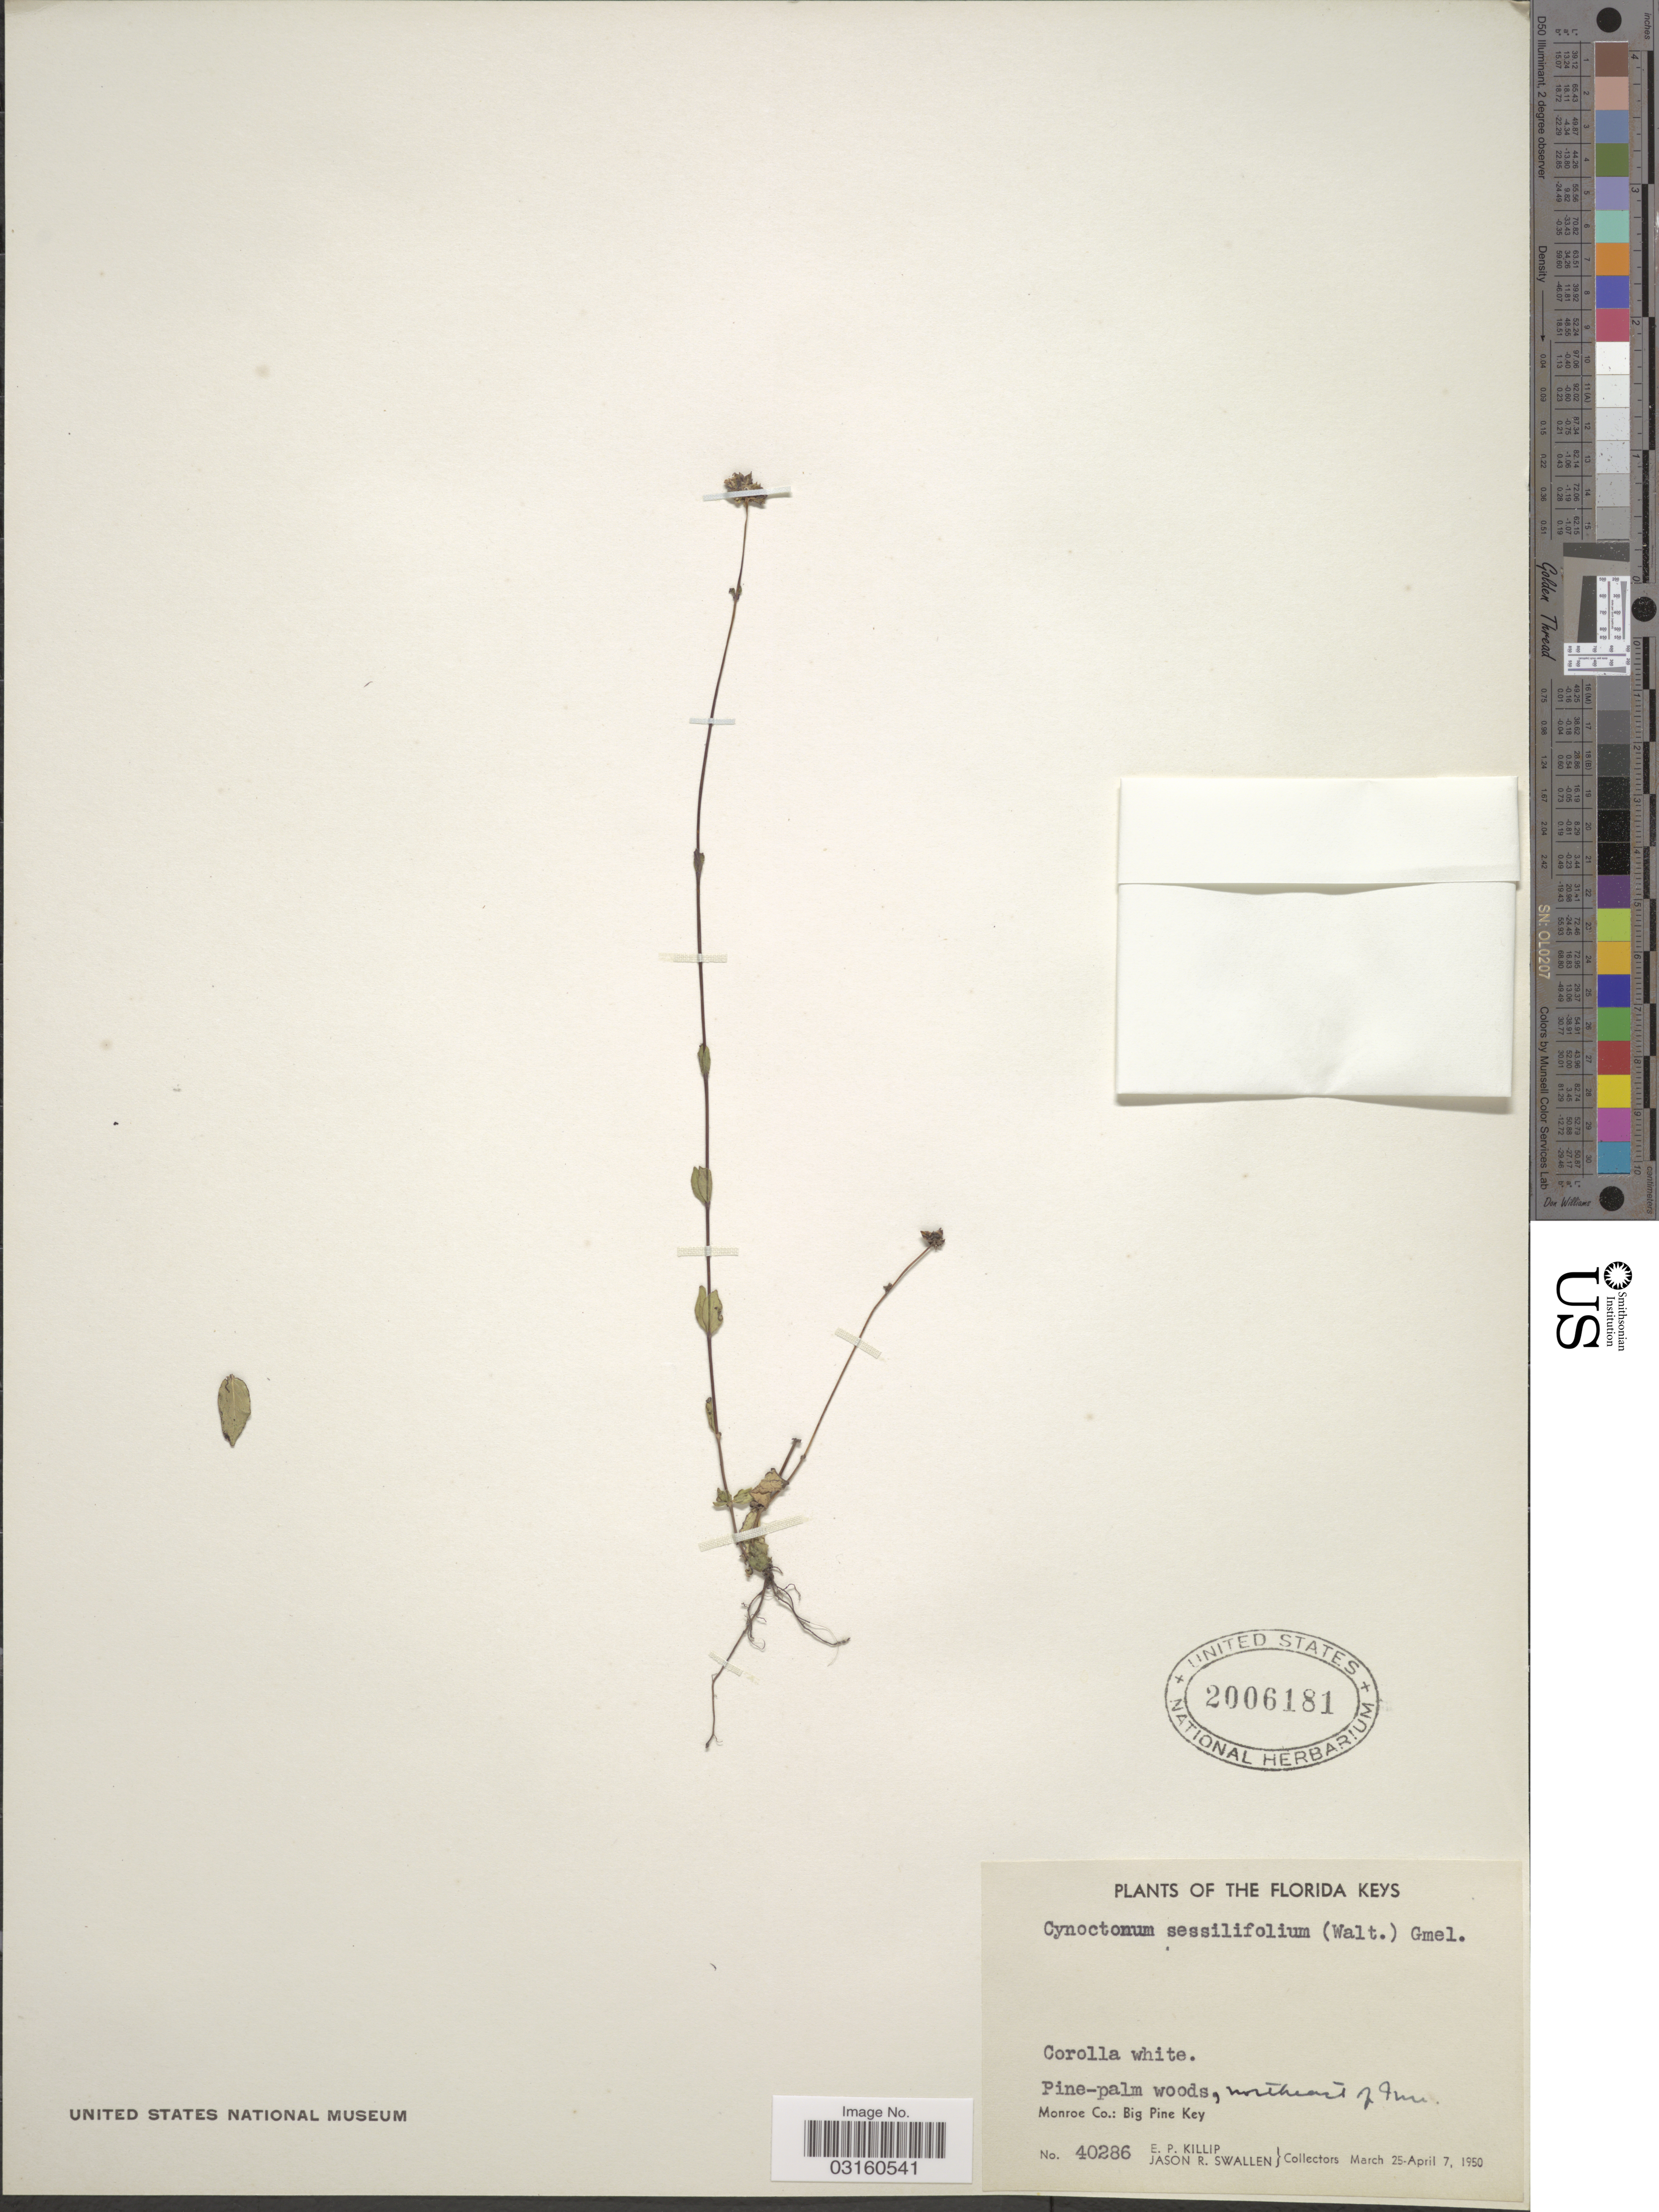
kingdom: Plantae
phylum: Tracheophyta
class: Magnoliopsida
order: Gentianales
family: Loganiaceae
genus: Mitreola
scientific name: Mitreola sessilifolia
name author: (J.F. Gmel.) G. Don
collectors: E. P. Killip & J. R. Swallen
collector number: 40286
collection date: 1950-03-25/1950-04-07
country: United States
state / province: Florida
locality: Florida Keys. Northeast of Inn. Monroe Co.: Big Pine Key.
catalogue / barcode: US 2006181